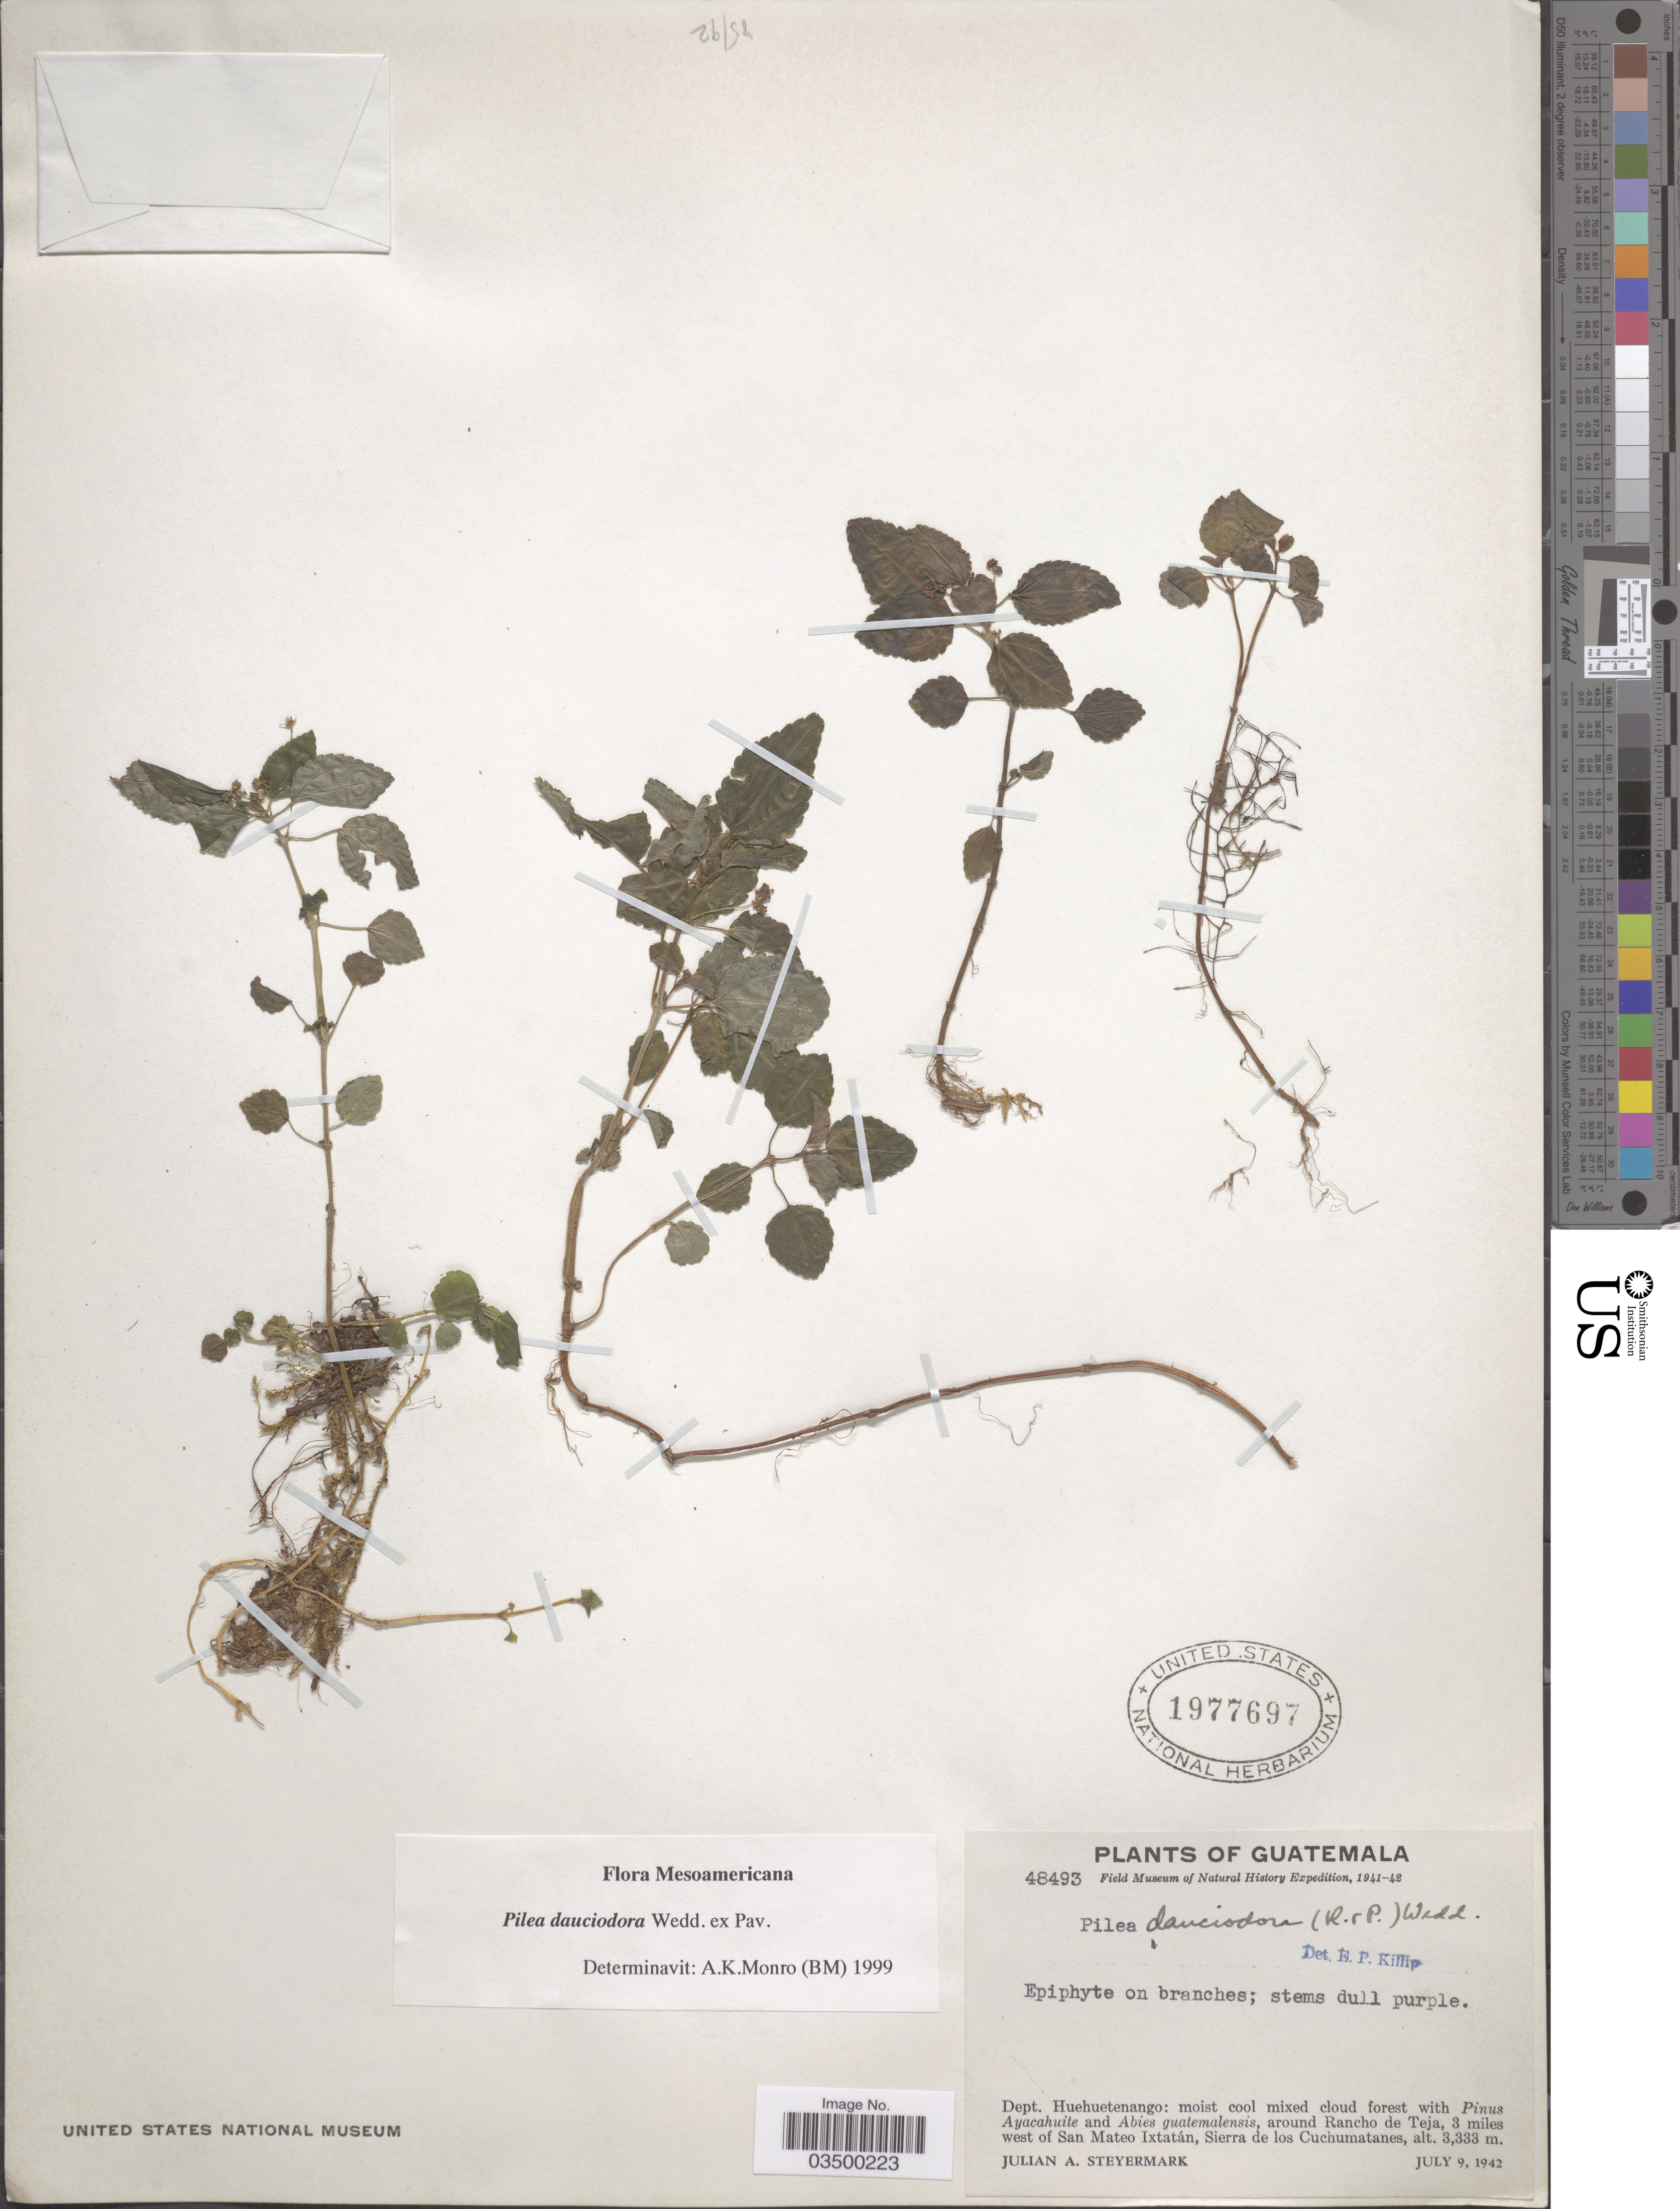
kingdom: Plantae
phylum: Tracheophyta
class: Magnoliopsida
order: Rosales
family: Urticaceae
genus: Pilea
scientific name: Pilea dauciodora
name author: Pav. ex Wedd.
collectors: J. Steyermark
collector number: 48493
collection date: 1942-07-09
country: Guatemala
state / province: Huehuetenango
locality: Dept. Huehuetenango, around Rancho de Teja, 3 miles west of San Mateo Ixtatán, Sierra de los Cuchumatanes.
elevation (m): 3333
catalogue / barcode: US 1977697